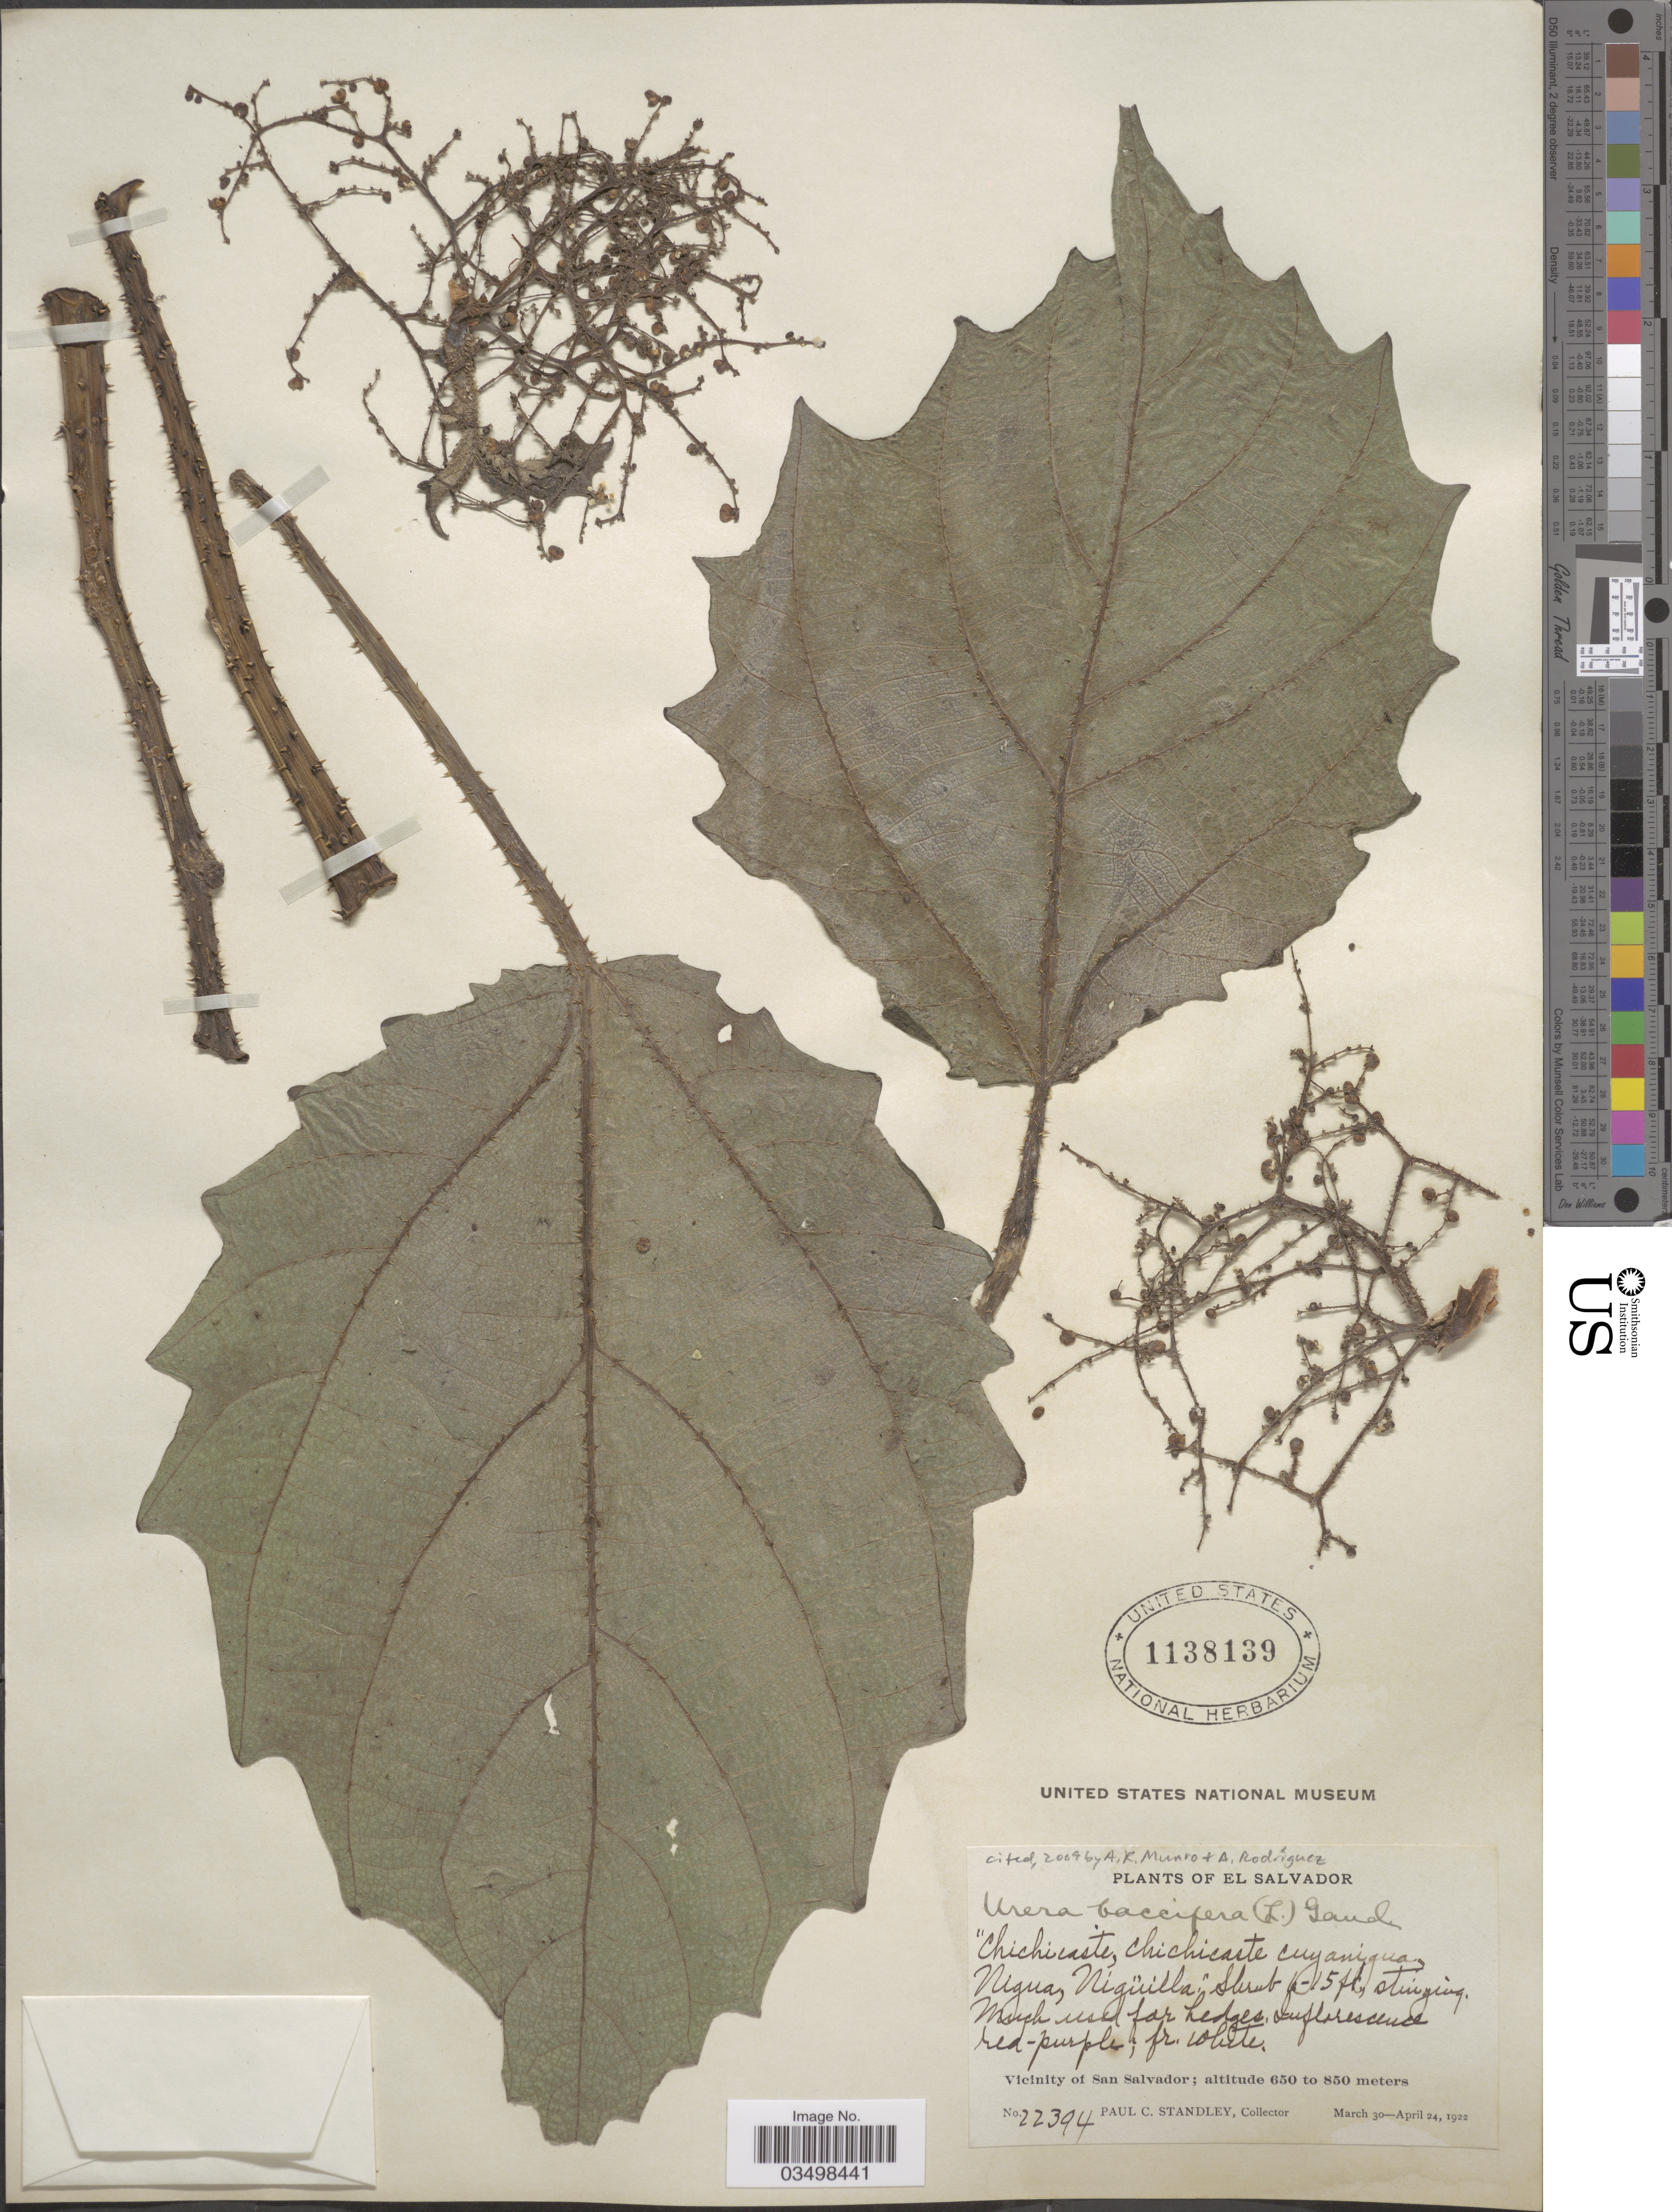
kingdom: Plantae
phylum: Tracheophyta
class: Magnoliopsida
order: Rosales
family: Urticaceae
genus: Urera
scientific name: Urera baccifera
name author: (L.) Gaudich. ex Wedd.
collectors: P. C. Standley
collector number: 22394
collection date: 1922-03-30/1922-04-24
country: El Salvador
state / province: San Salvador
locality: Vicinity of San Salvador.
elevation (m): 650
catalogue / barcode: US 1138139